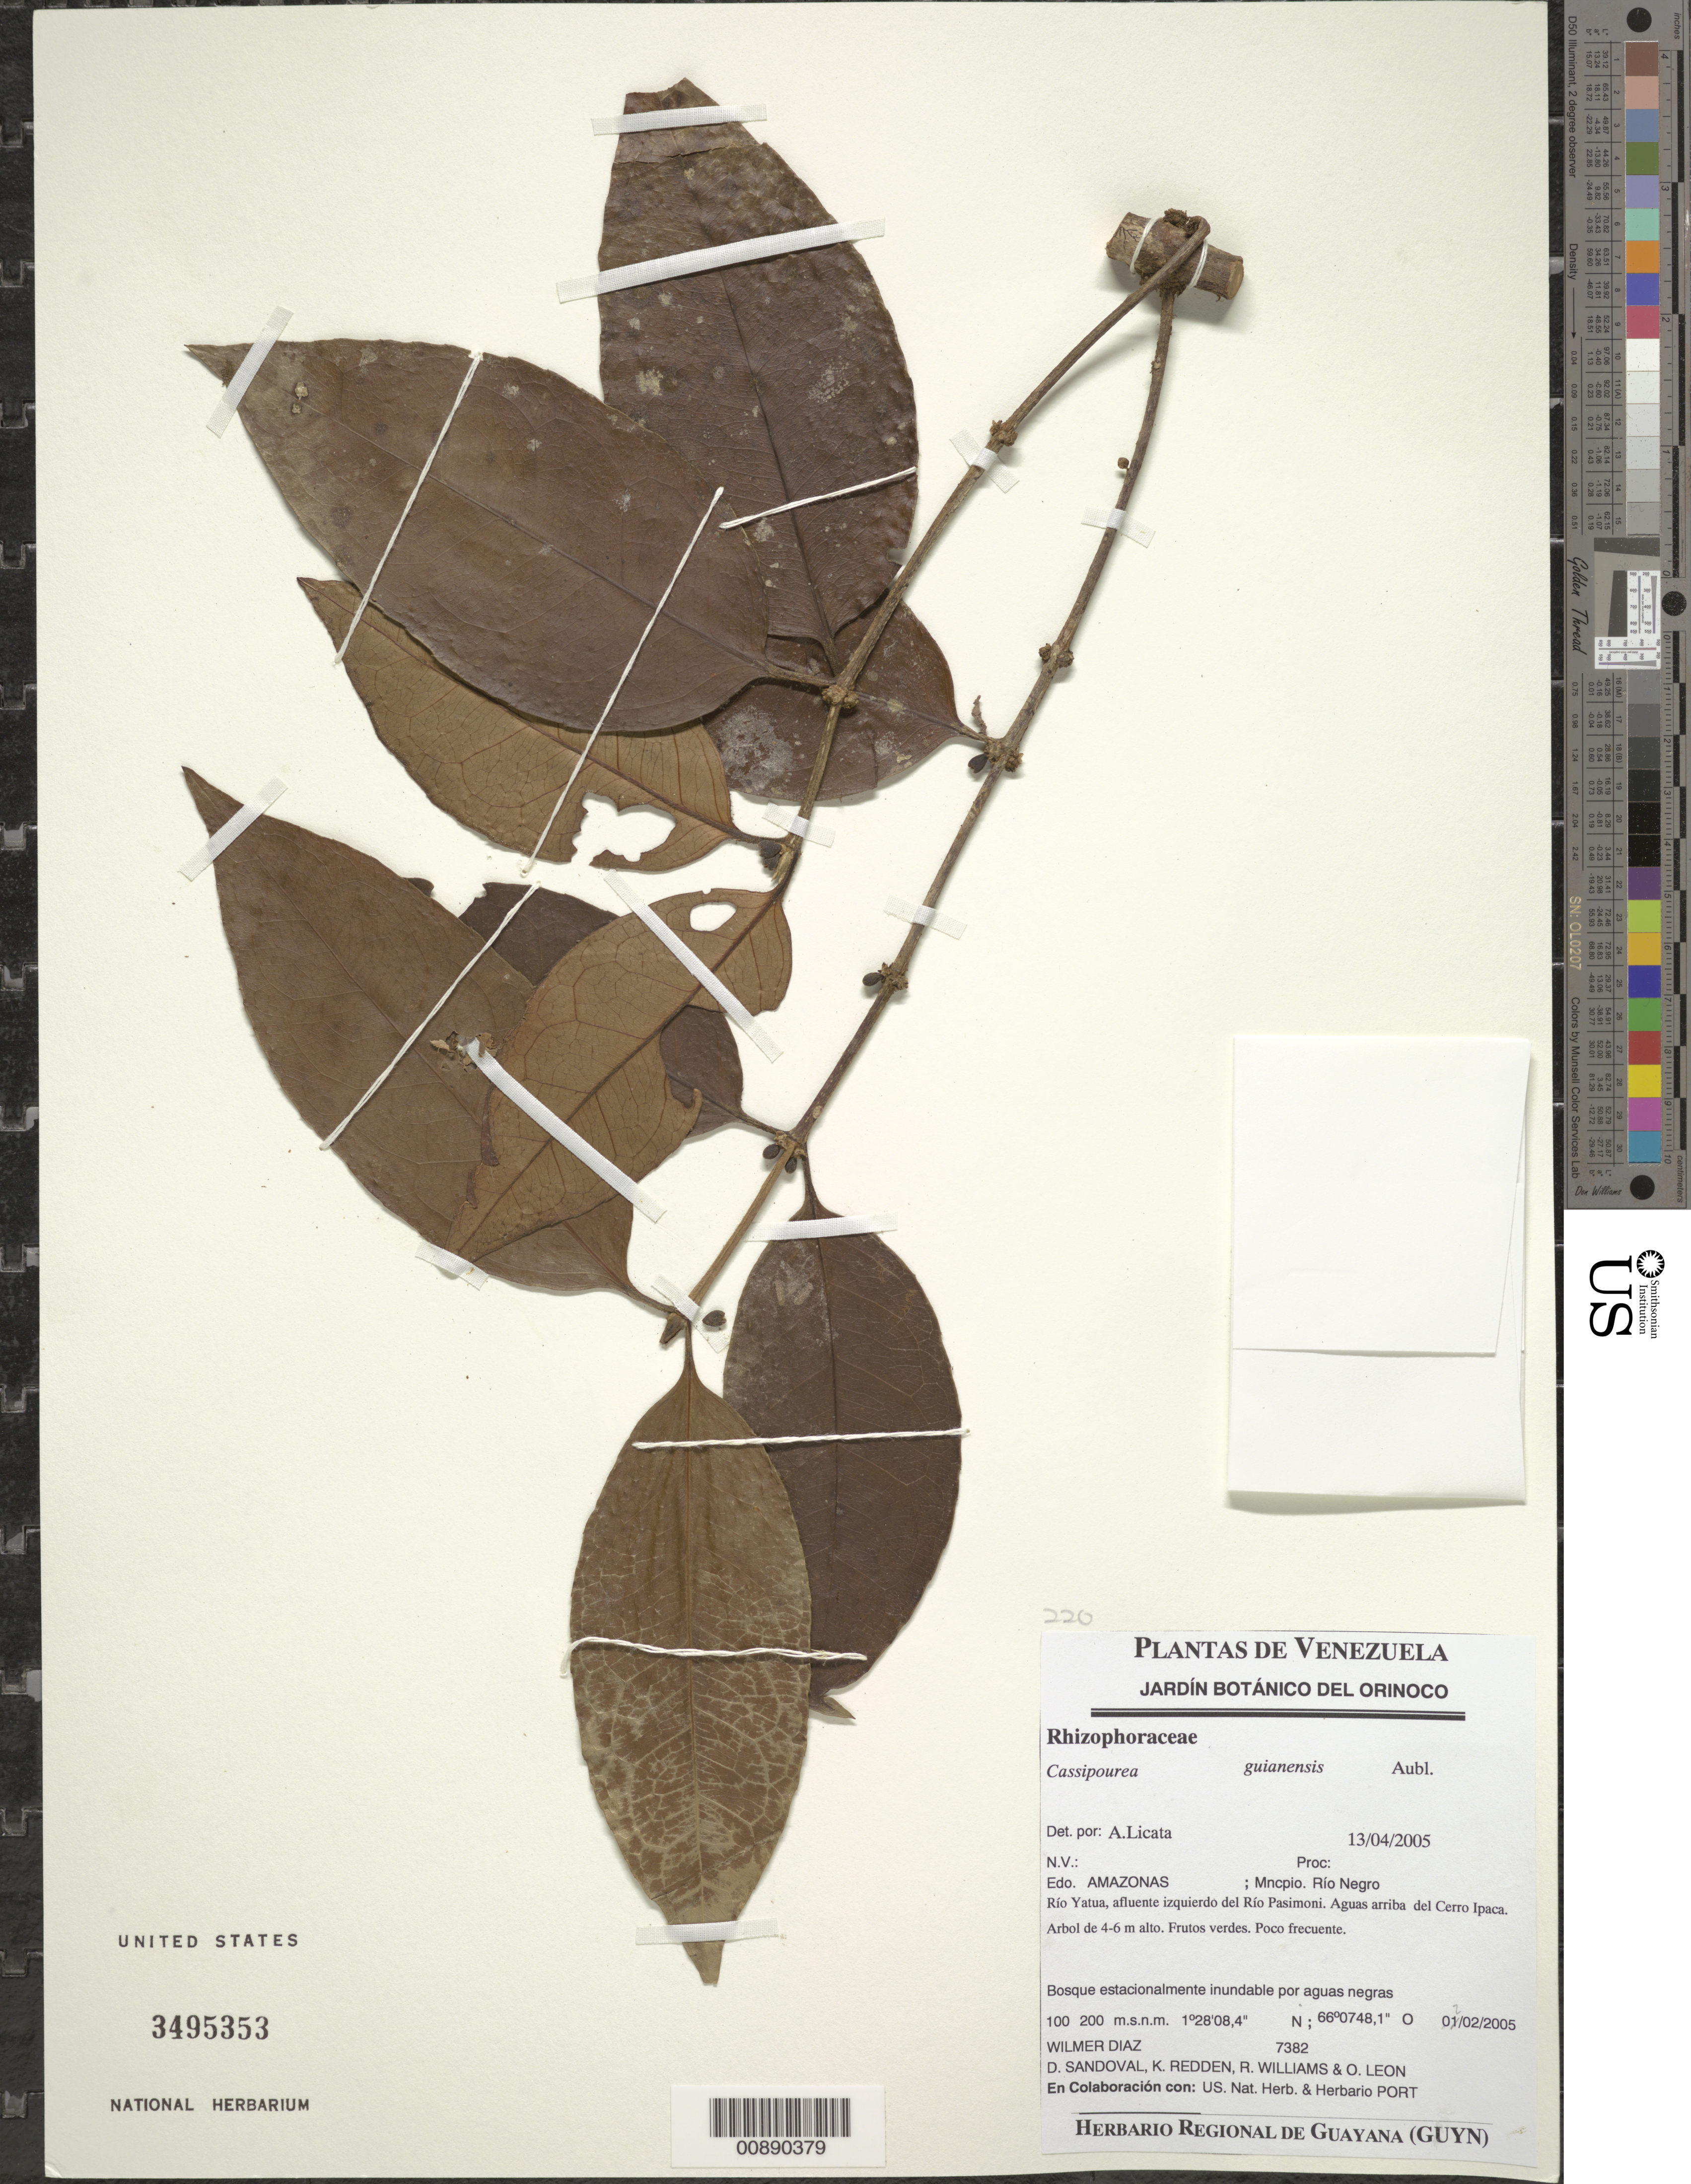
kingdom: Plantae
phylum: Tracheophyta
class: Magnoliopsida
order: Malpighiales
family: Rhizophoraceae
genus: Cassipourea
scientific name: Cassipourea guianensis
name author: Aubl.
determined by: Licata, A., (PORT), Univ. Nac. Exp. de los Llanos Ezequiel Zamora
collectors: W. Díaz P., D. Sandoval, K. M. Redden, R. Williams & O. León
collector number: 7382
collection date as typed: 2-Feb-05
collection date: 2005-02-02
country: Venezuela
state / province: Amazonas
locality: Mun. Río Negro, Río Yatua, afluente del Río Pasimoni, Cerro Ipaca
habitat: Bosque estacionalmente inundable por aguas negras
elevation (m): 100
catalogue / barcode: US 3495353